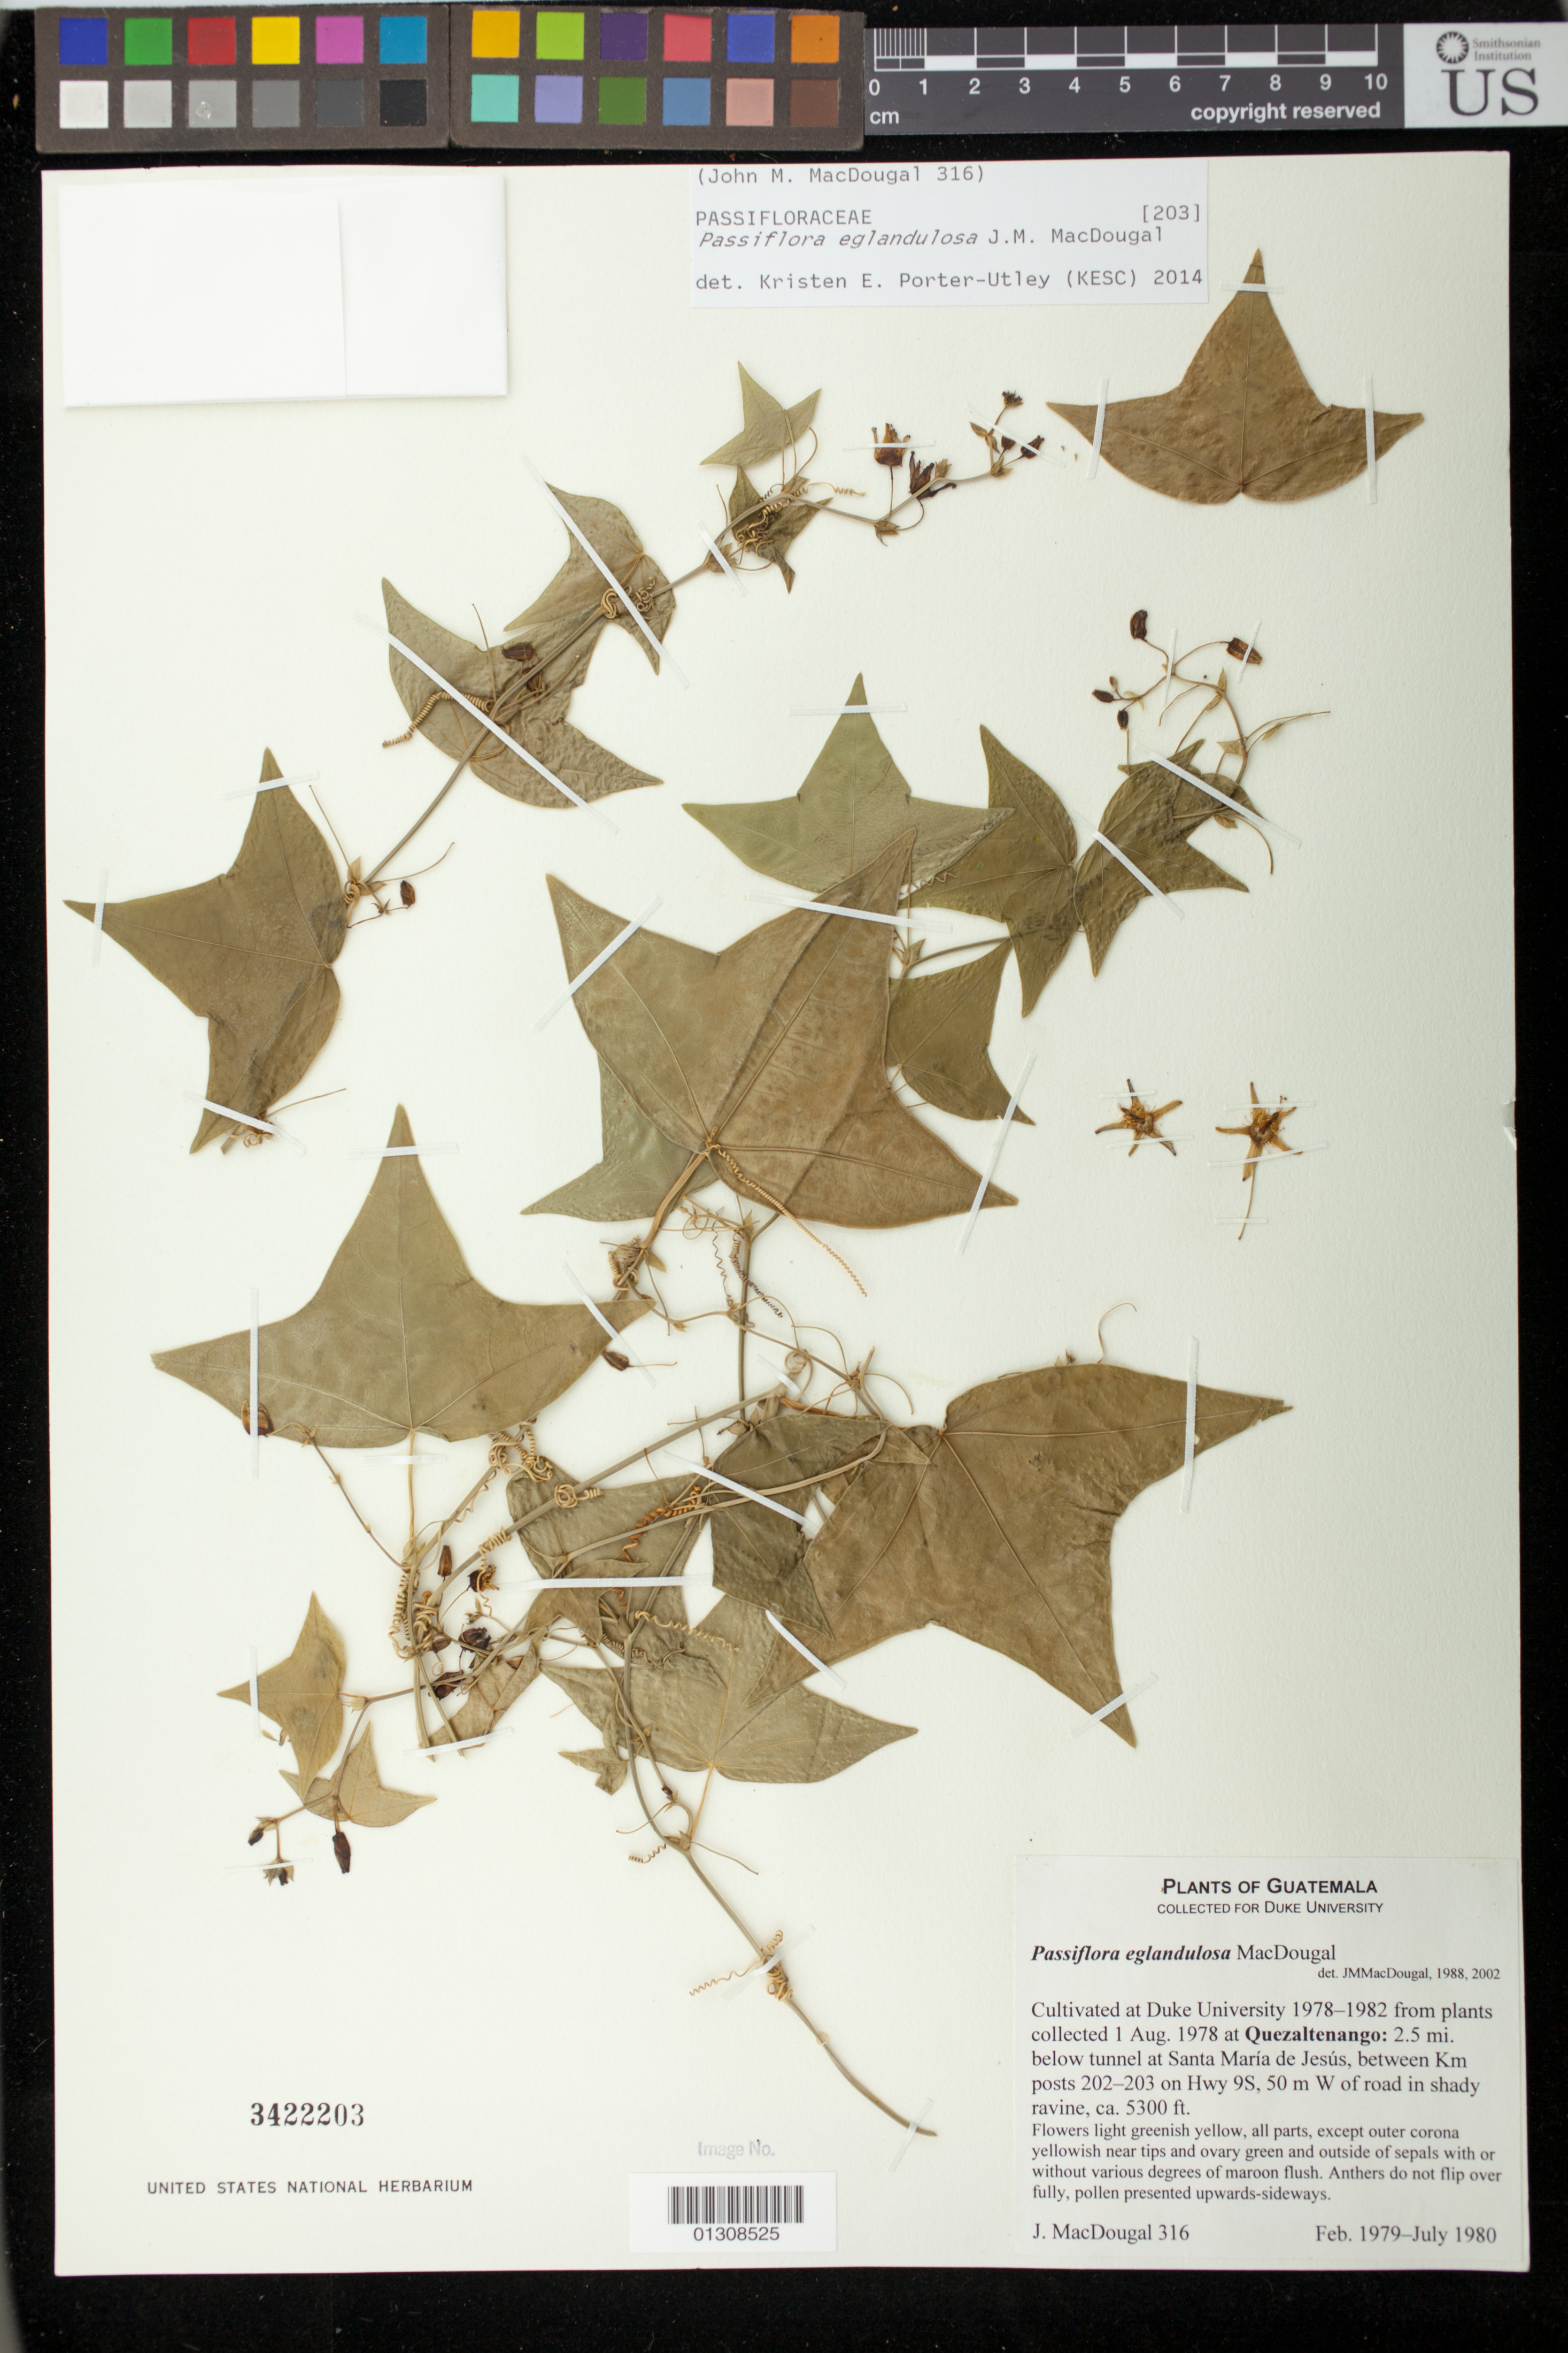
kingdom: Plantae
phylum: Tracheophyta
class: Magnoliopsida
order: Malpighiales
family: Passifloraceae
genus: Passiflora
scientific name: Passiflora eglandulosa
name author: J.M. MacDougal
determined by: Porter-Utley, K. E.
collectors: J. M. MacDougal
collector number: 316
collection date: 1979-02/1980-07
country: Guatemala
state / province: Quetzaltenango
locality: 2.5 mi below tunnel at Santa Maria de Jesus, between km posts 202-203 on Hwy 9S, 50 m W of road in shady ravine.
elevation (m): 1615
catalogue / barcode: US 3422203